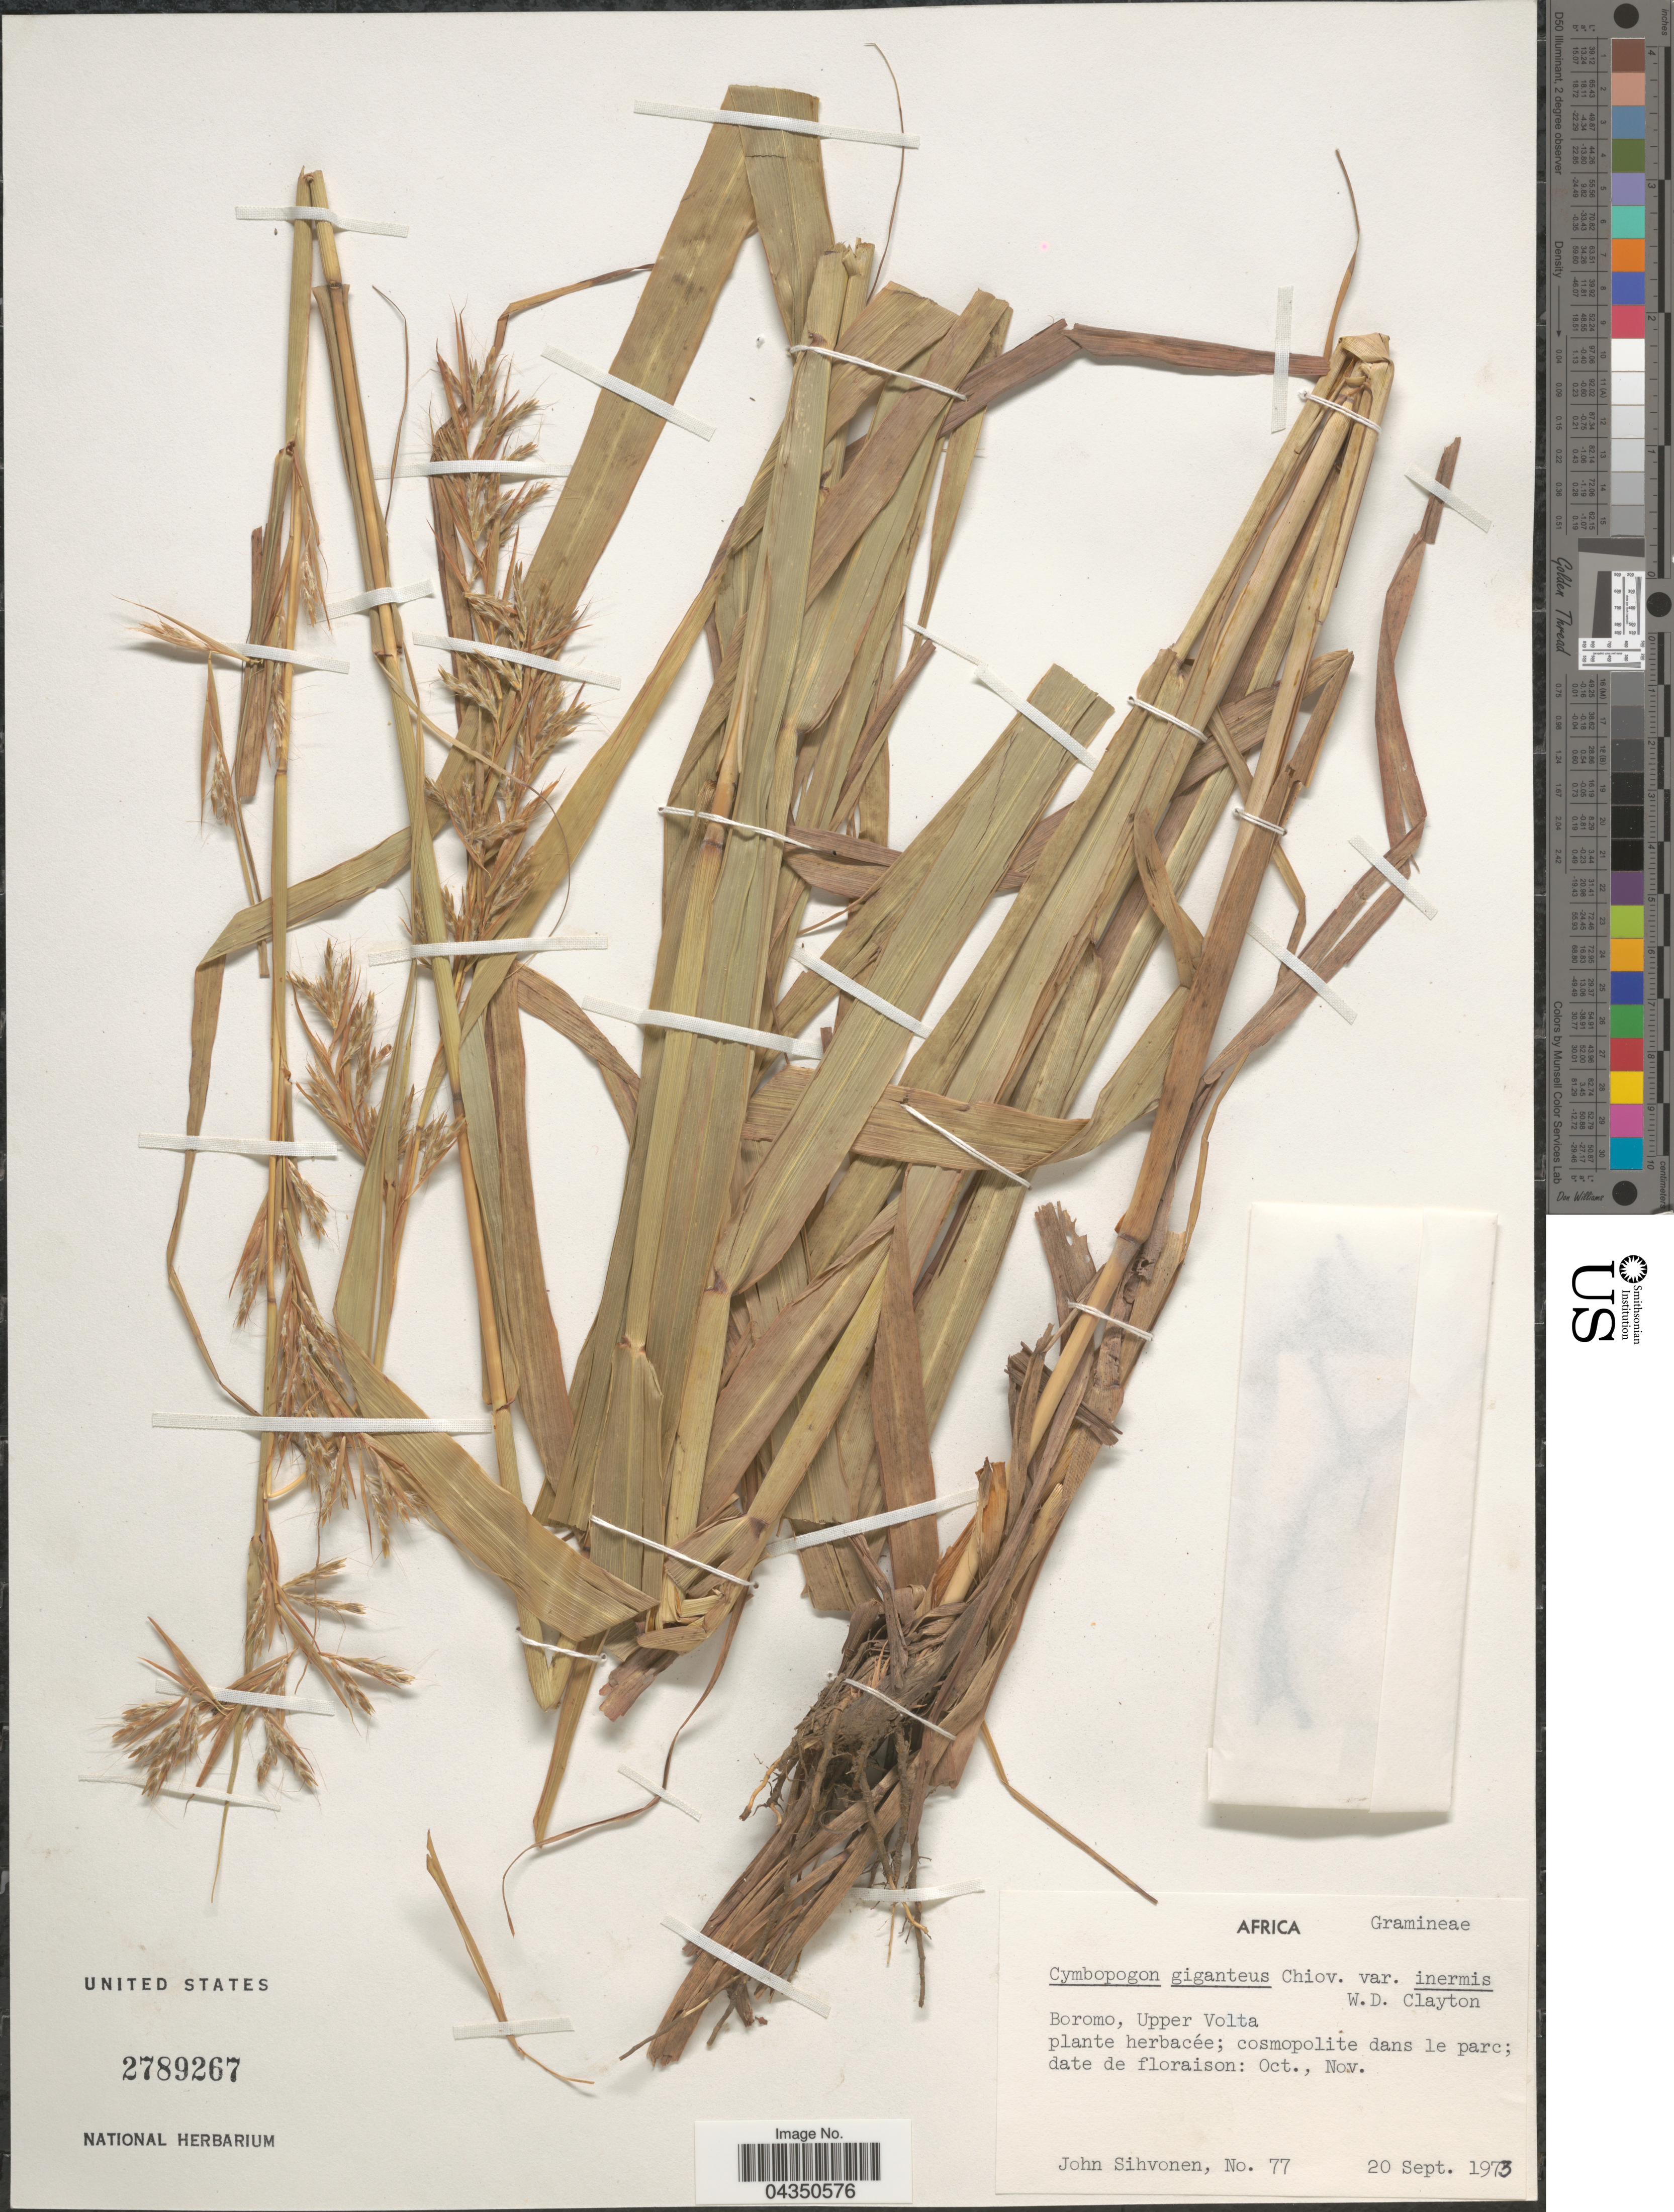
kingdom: Plantae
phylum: Tracheophyta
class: Liliopsida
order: Poales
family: Poaceae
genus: Cymbopogon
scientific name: Cymbopogon giganteus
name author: Chiov.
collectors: J. Sihvonen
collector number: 77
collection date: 1973-09-20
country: Burkina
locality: Boromo, Upper Volta.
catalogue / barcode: US 2789267